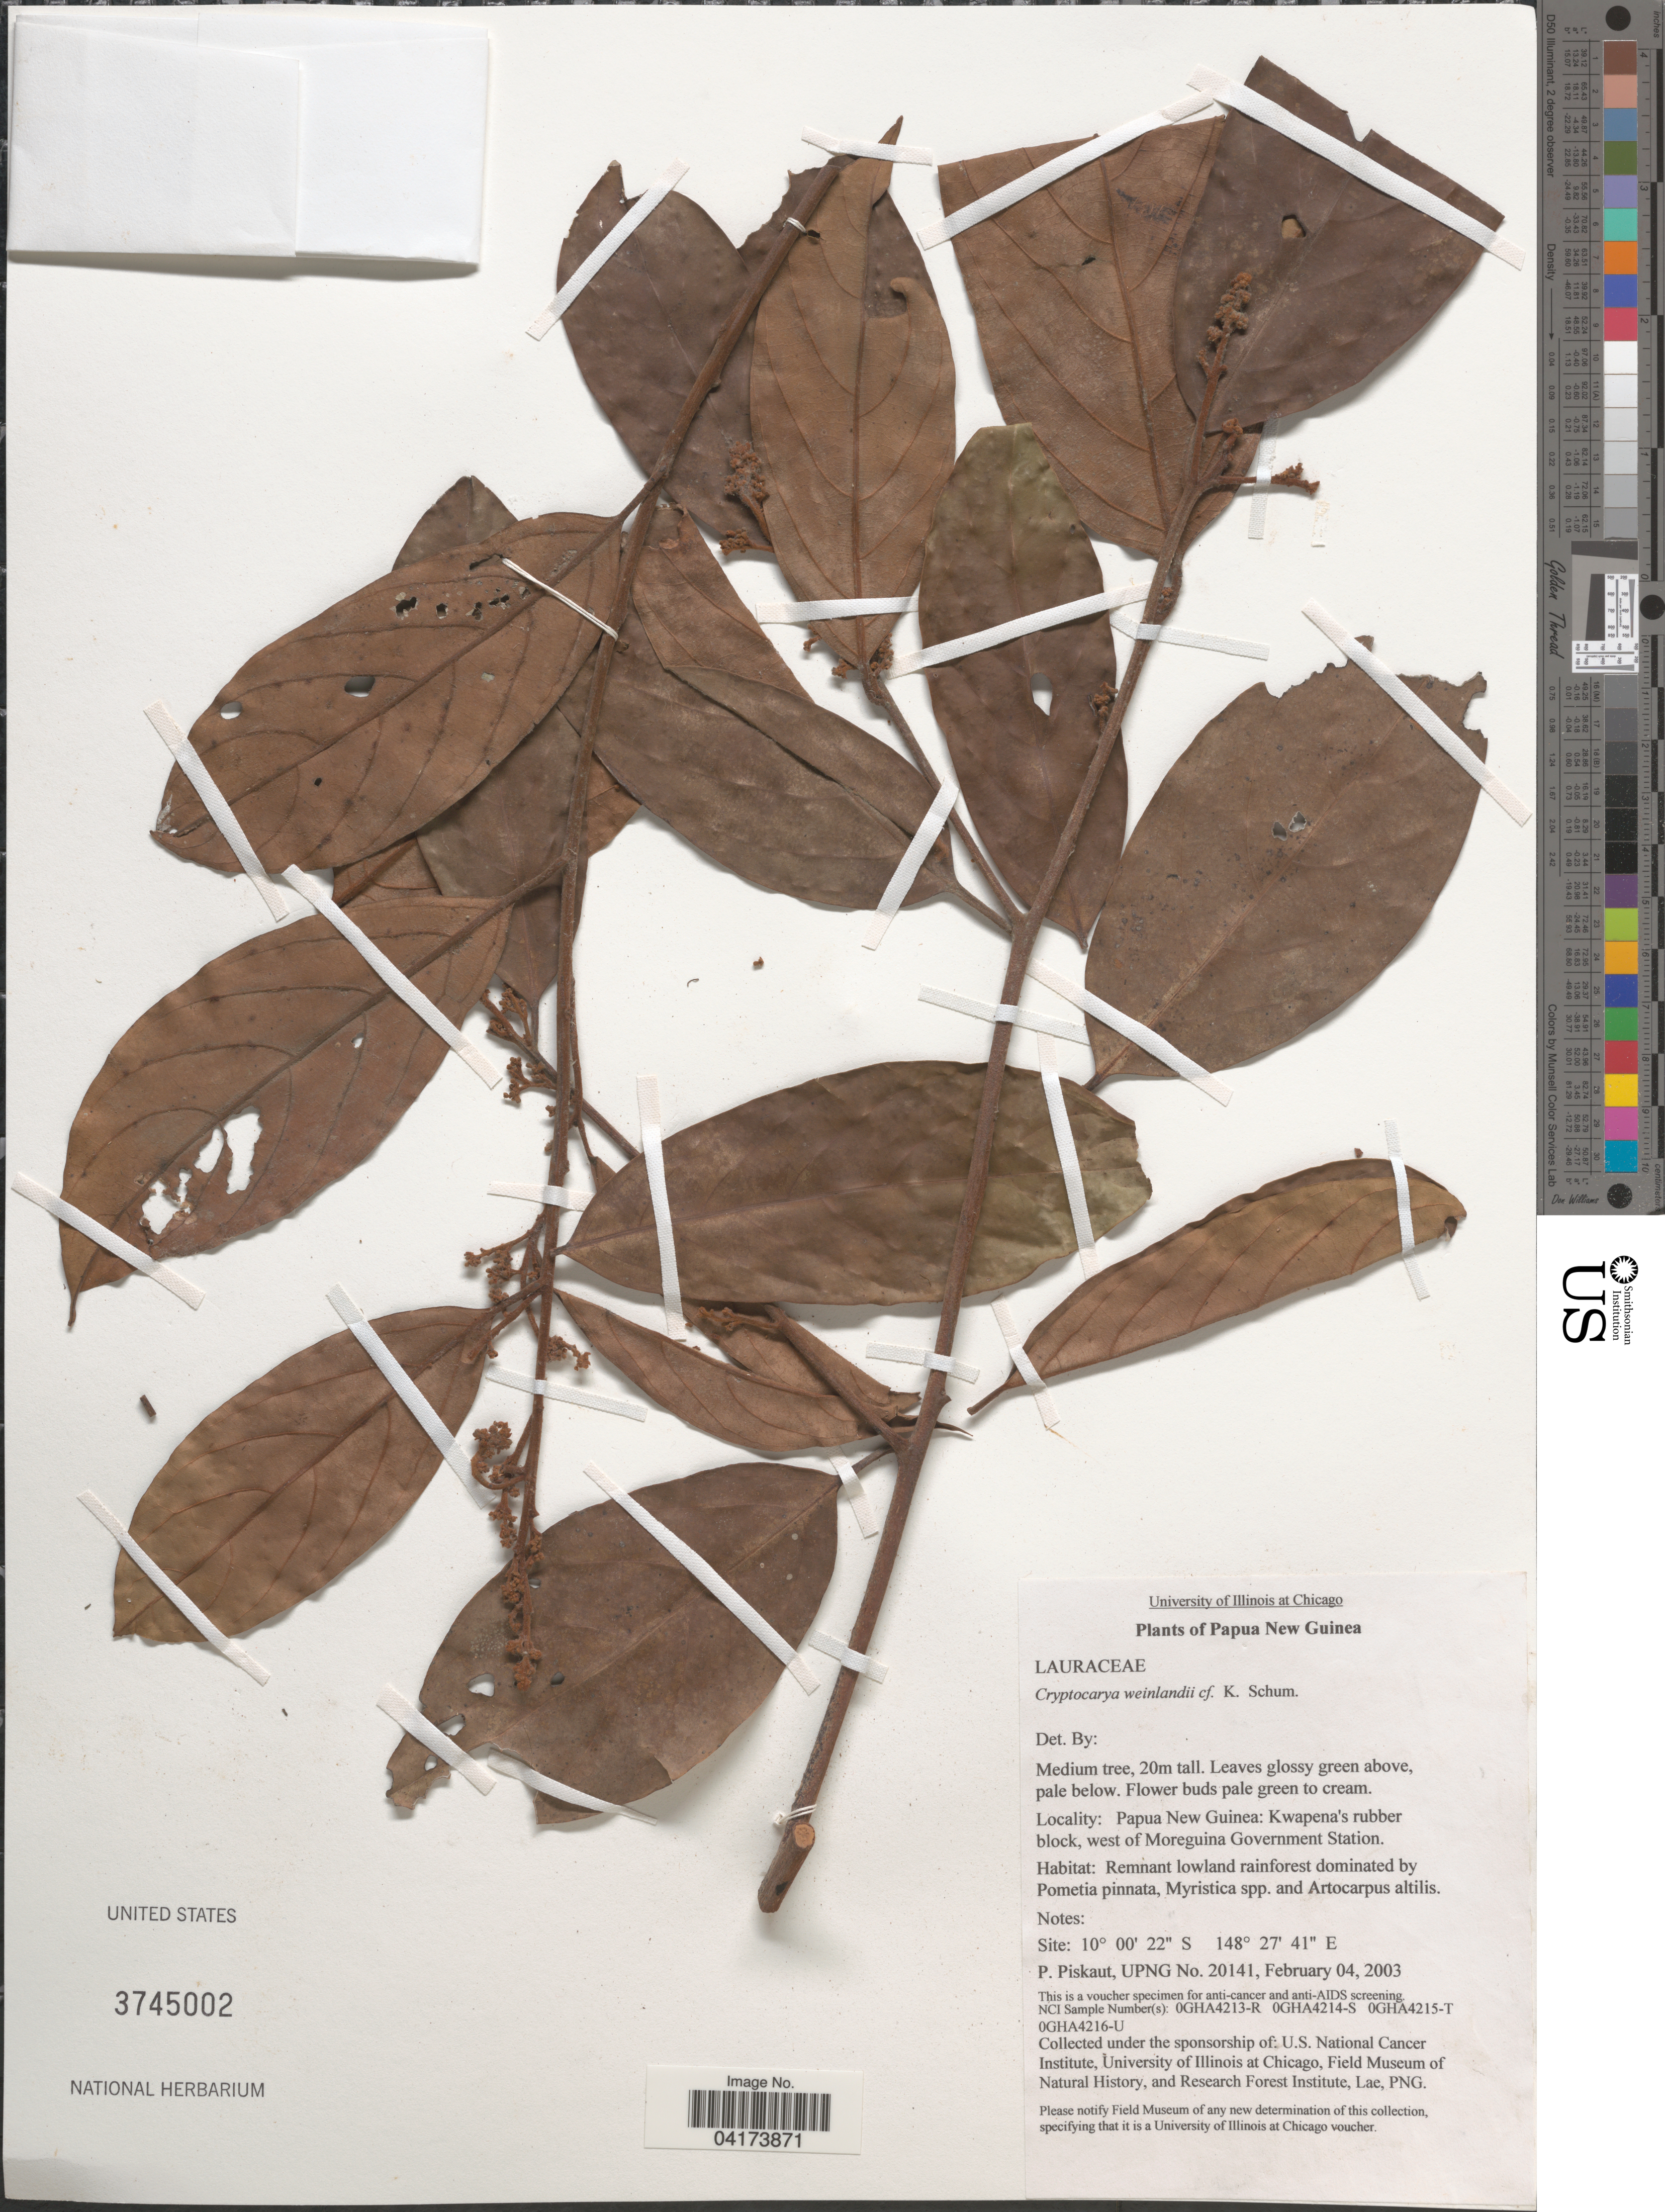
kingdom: Plantae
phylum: Tracheophyta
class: Magnoliopsida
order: Laurales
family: Lauraceae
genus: Cryptocarya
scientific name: Cryptocarya weinlandii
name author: K. Schum.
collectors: P. Piskaut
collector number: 20141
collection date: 2003-02-04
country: Papua New Guinea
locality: Kwapena's rubber block, west of Moreguina Government Station.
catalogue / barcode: US 3745002